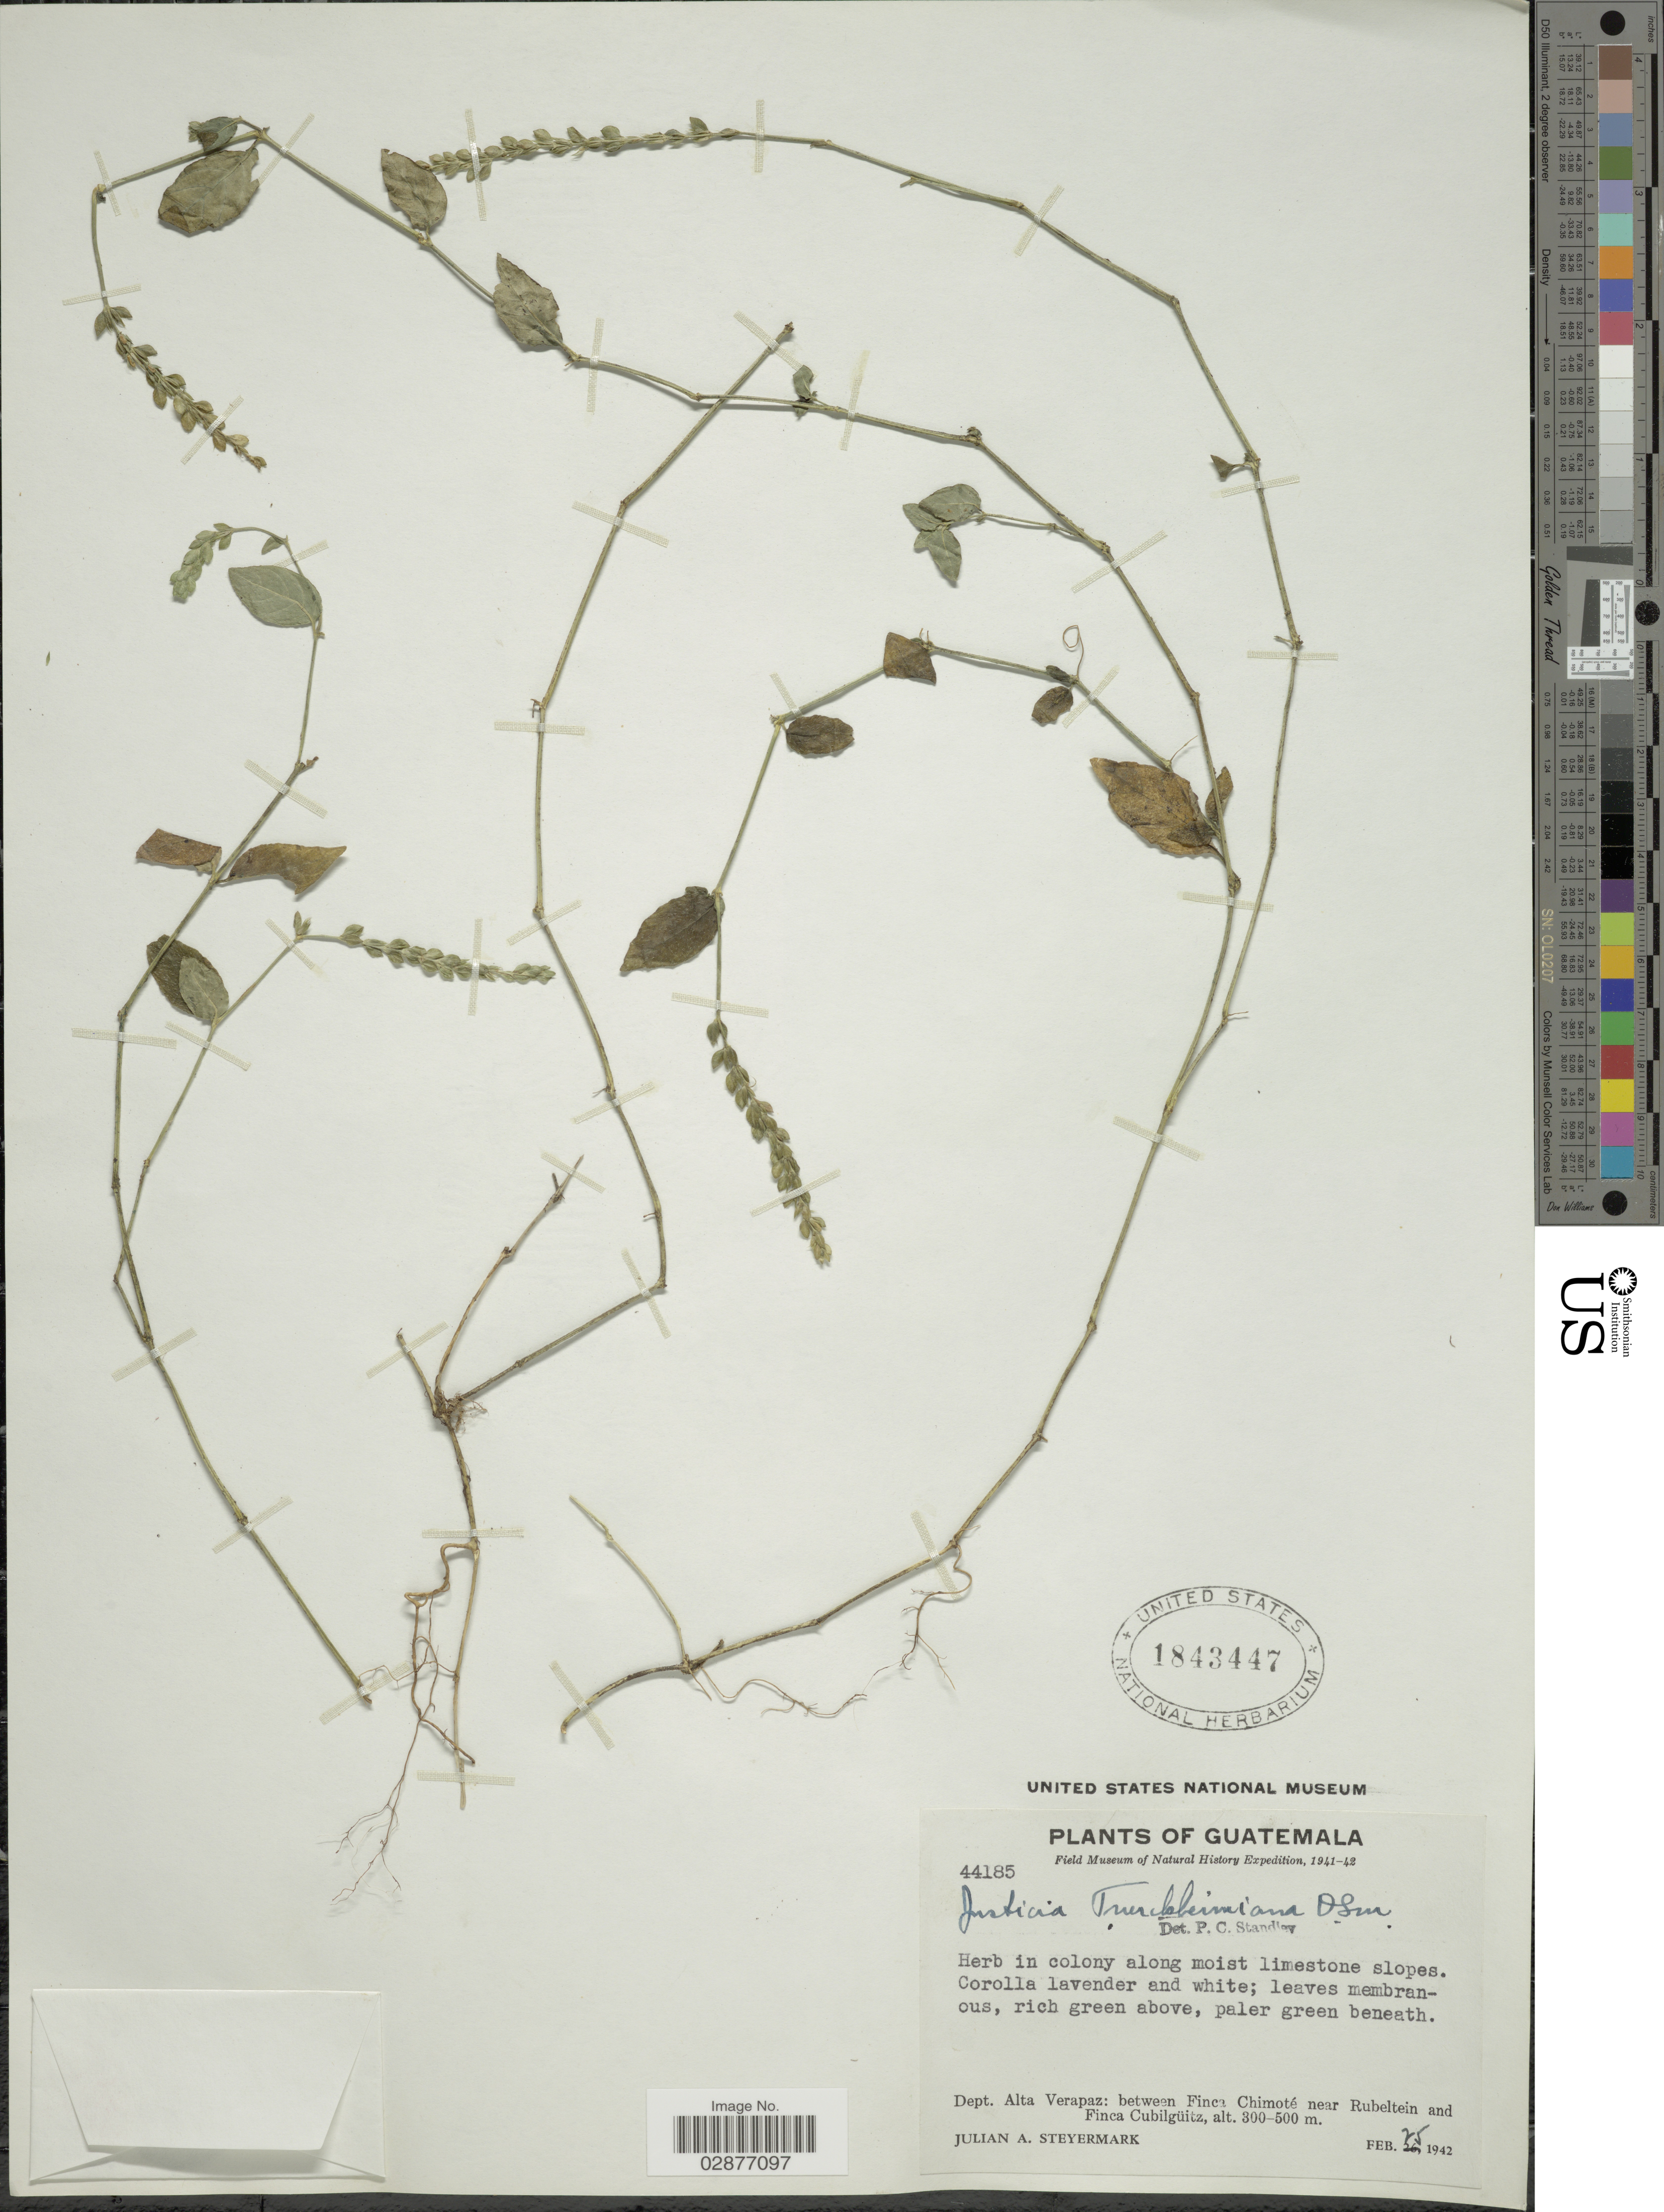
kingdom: Plantae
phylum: Tracheophyta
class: Magnoliopsida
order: Lamiales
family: Acanthaceae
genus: Justicia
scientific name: Justicia tuerkheimiana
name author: Donn. Sm.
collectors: J. Steyermark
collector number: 44185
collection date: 1942-02-25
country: Guatemala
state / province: Alta Verapaz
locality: Dept. Alta Verapaz: between Finca Chimoté near Rubeltein and Finca Cubilgüitz.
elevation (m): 300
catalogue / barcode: US 1843447